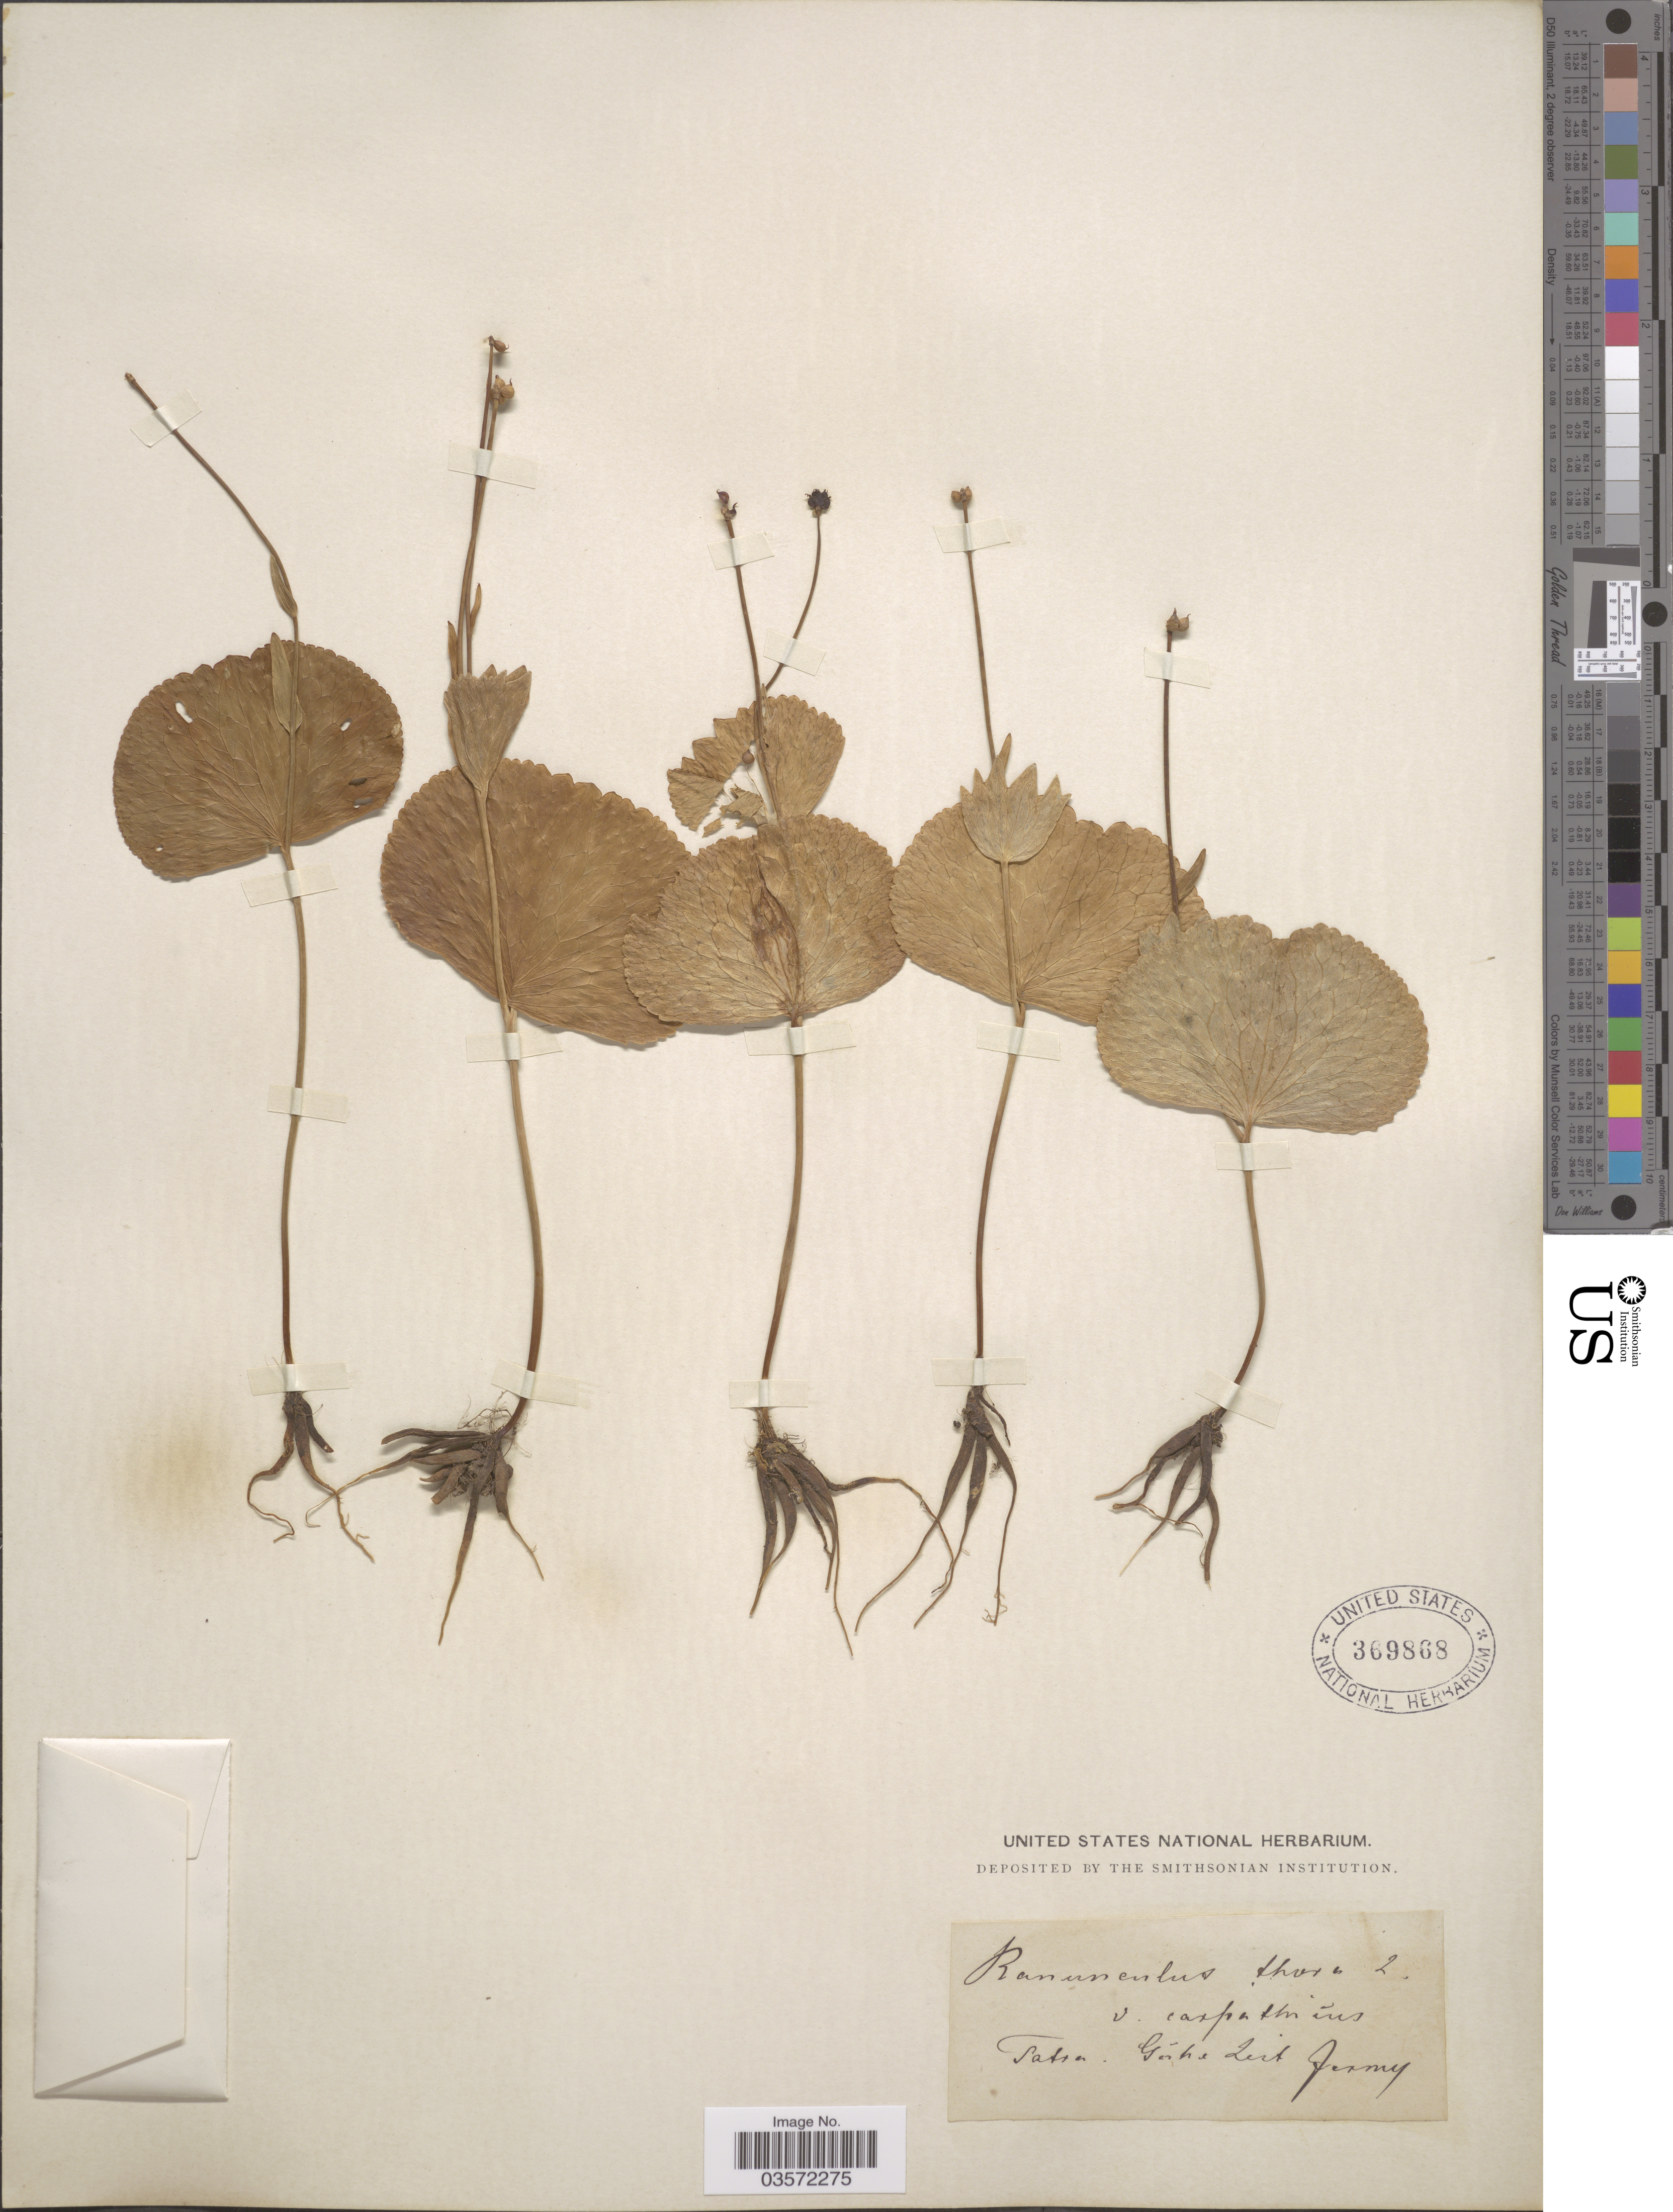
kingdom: Plantae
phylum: Tracheophyta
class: Magnoliopsida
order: Ranunculales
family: Ranunculaceae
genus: Ranunculus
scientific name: Ranunculus thora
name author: L.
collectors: Jermy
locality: Tatra. Gahe. [interpreted]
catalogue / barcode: US 369868